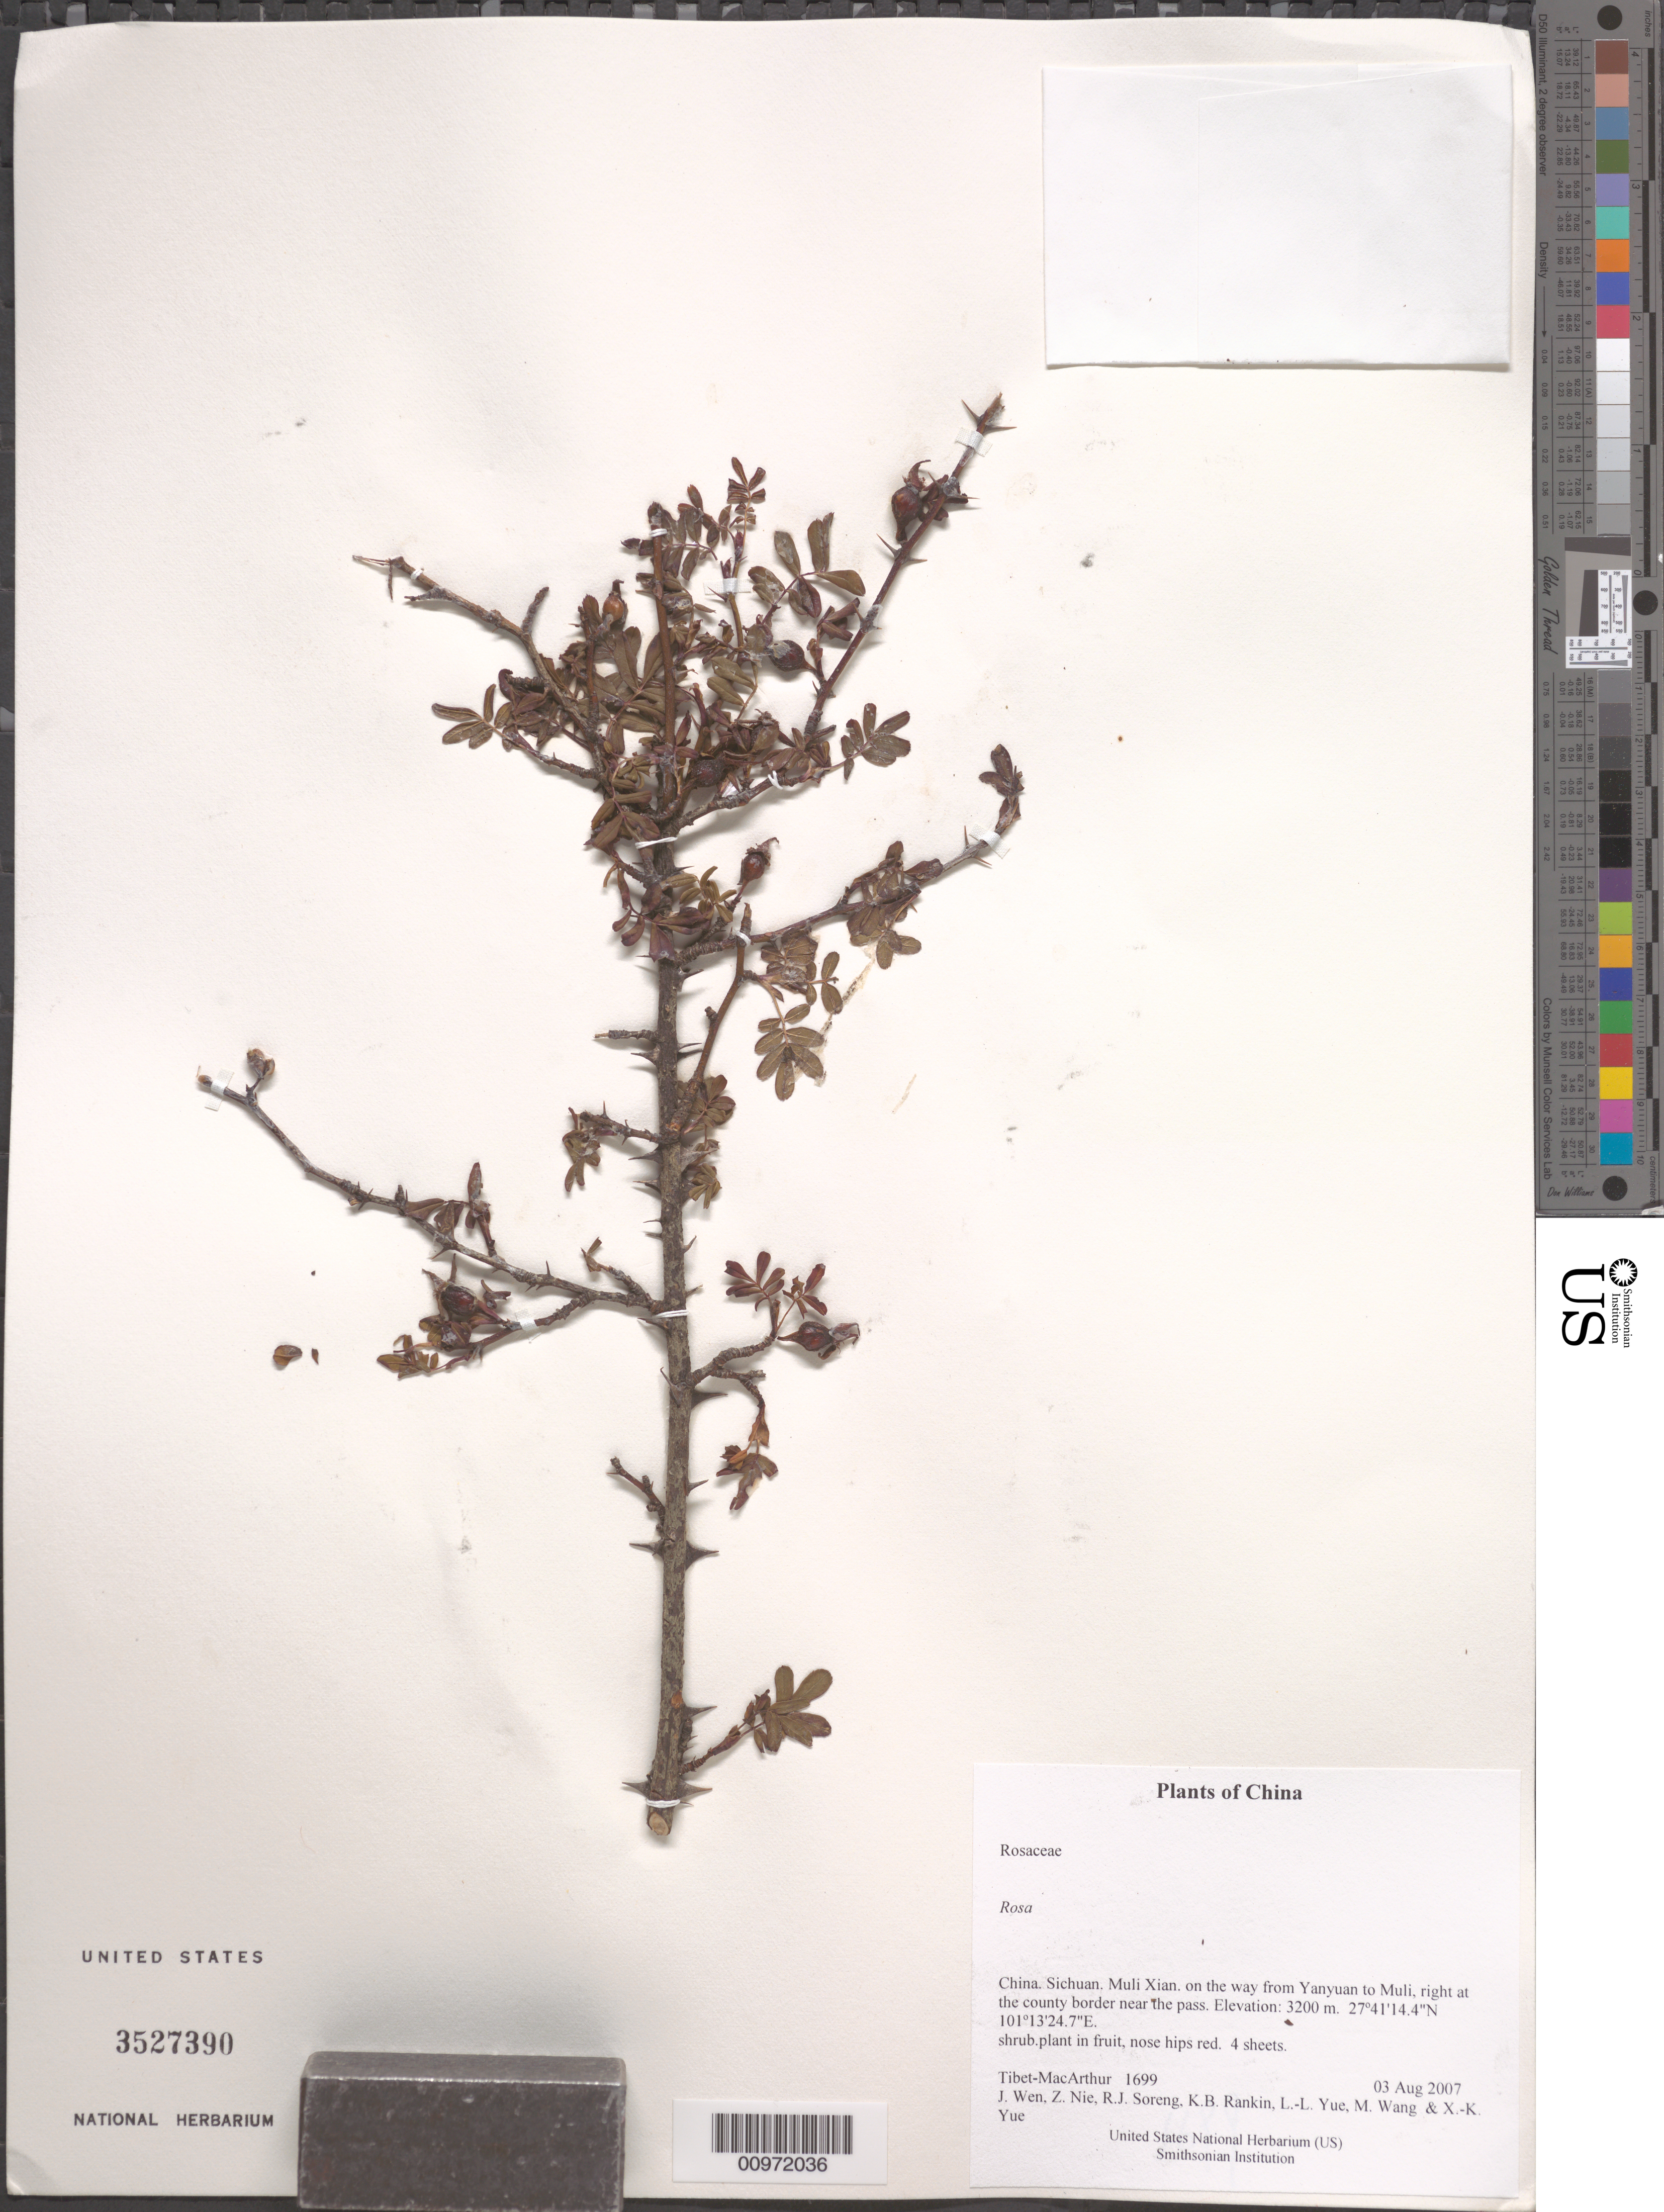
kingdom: Plantae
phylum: Tracheophyta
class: Magnoliopsida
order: Rosales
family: Rosaceae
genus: Rosa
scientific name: Rosa sp.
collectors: Tibet-MacArthur, J. Wen, Z. Nie, R. J. Soreng, K. Rankin, L. Yue, M. Wang & X. Yue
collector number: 1699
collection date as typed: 03 Aug 2007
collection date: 2007-08-03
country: China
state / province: Sichuan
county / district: Muli Xian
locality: on the way from Yanyuan to Muli, right at the county border near the pass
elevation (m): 3200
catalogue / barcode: US 3527390